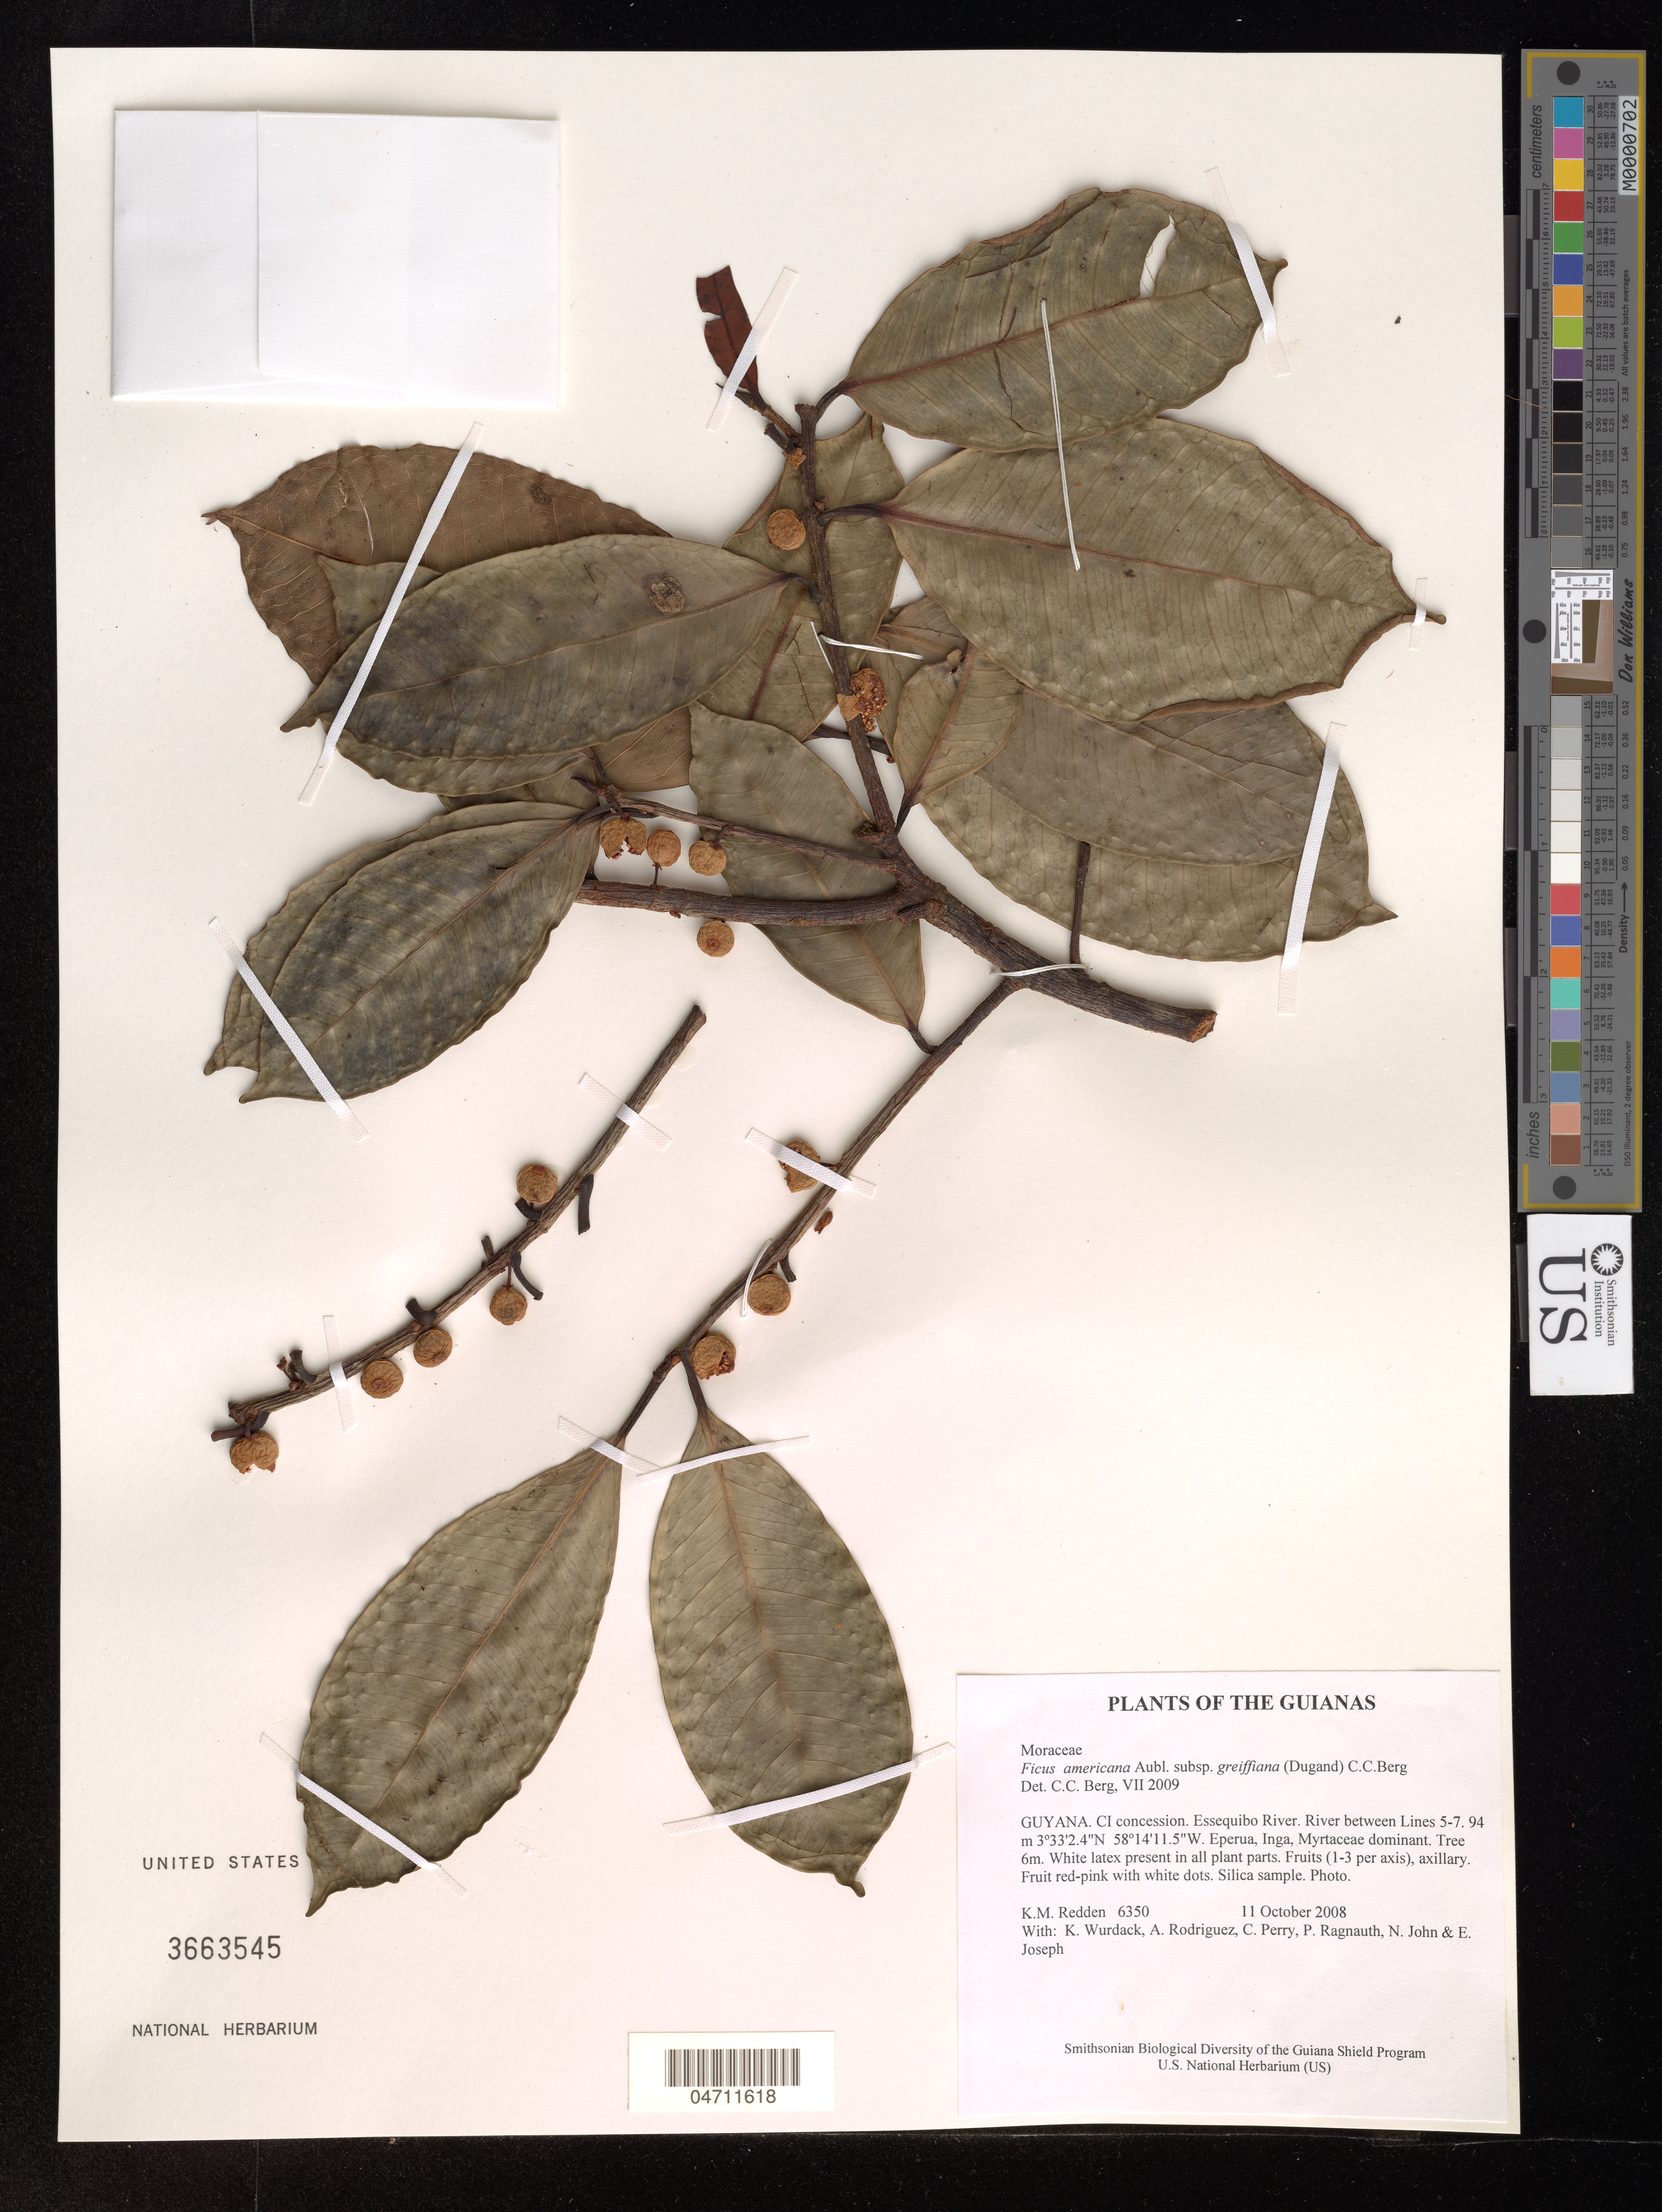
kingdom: Plantae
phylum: Tracheophyta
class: Magnoliopsida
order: Rosales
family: Moraceae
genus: Ficus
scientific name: Ficus americana subsp. greiffiana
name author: (Dugand G.) C.C. Berg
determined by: Berg, C. C.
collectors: K. M. Redden, K. Wurdack, A. Rodriguez, C. Perry, P. Ragnauth, N. John & E. Joseph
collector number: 6350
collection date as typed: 11 October 2008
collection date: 2008-10-11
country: Guyana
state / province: U. Takutu-U. Essequibo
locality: CI concession. Essequibo River. River between Lines 5-7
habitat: Eperua, Inga, Myrtaceae dominant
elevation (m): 94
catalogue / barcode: US 3663545